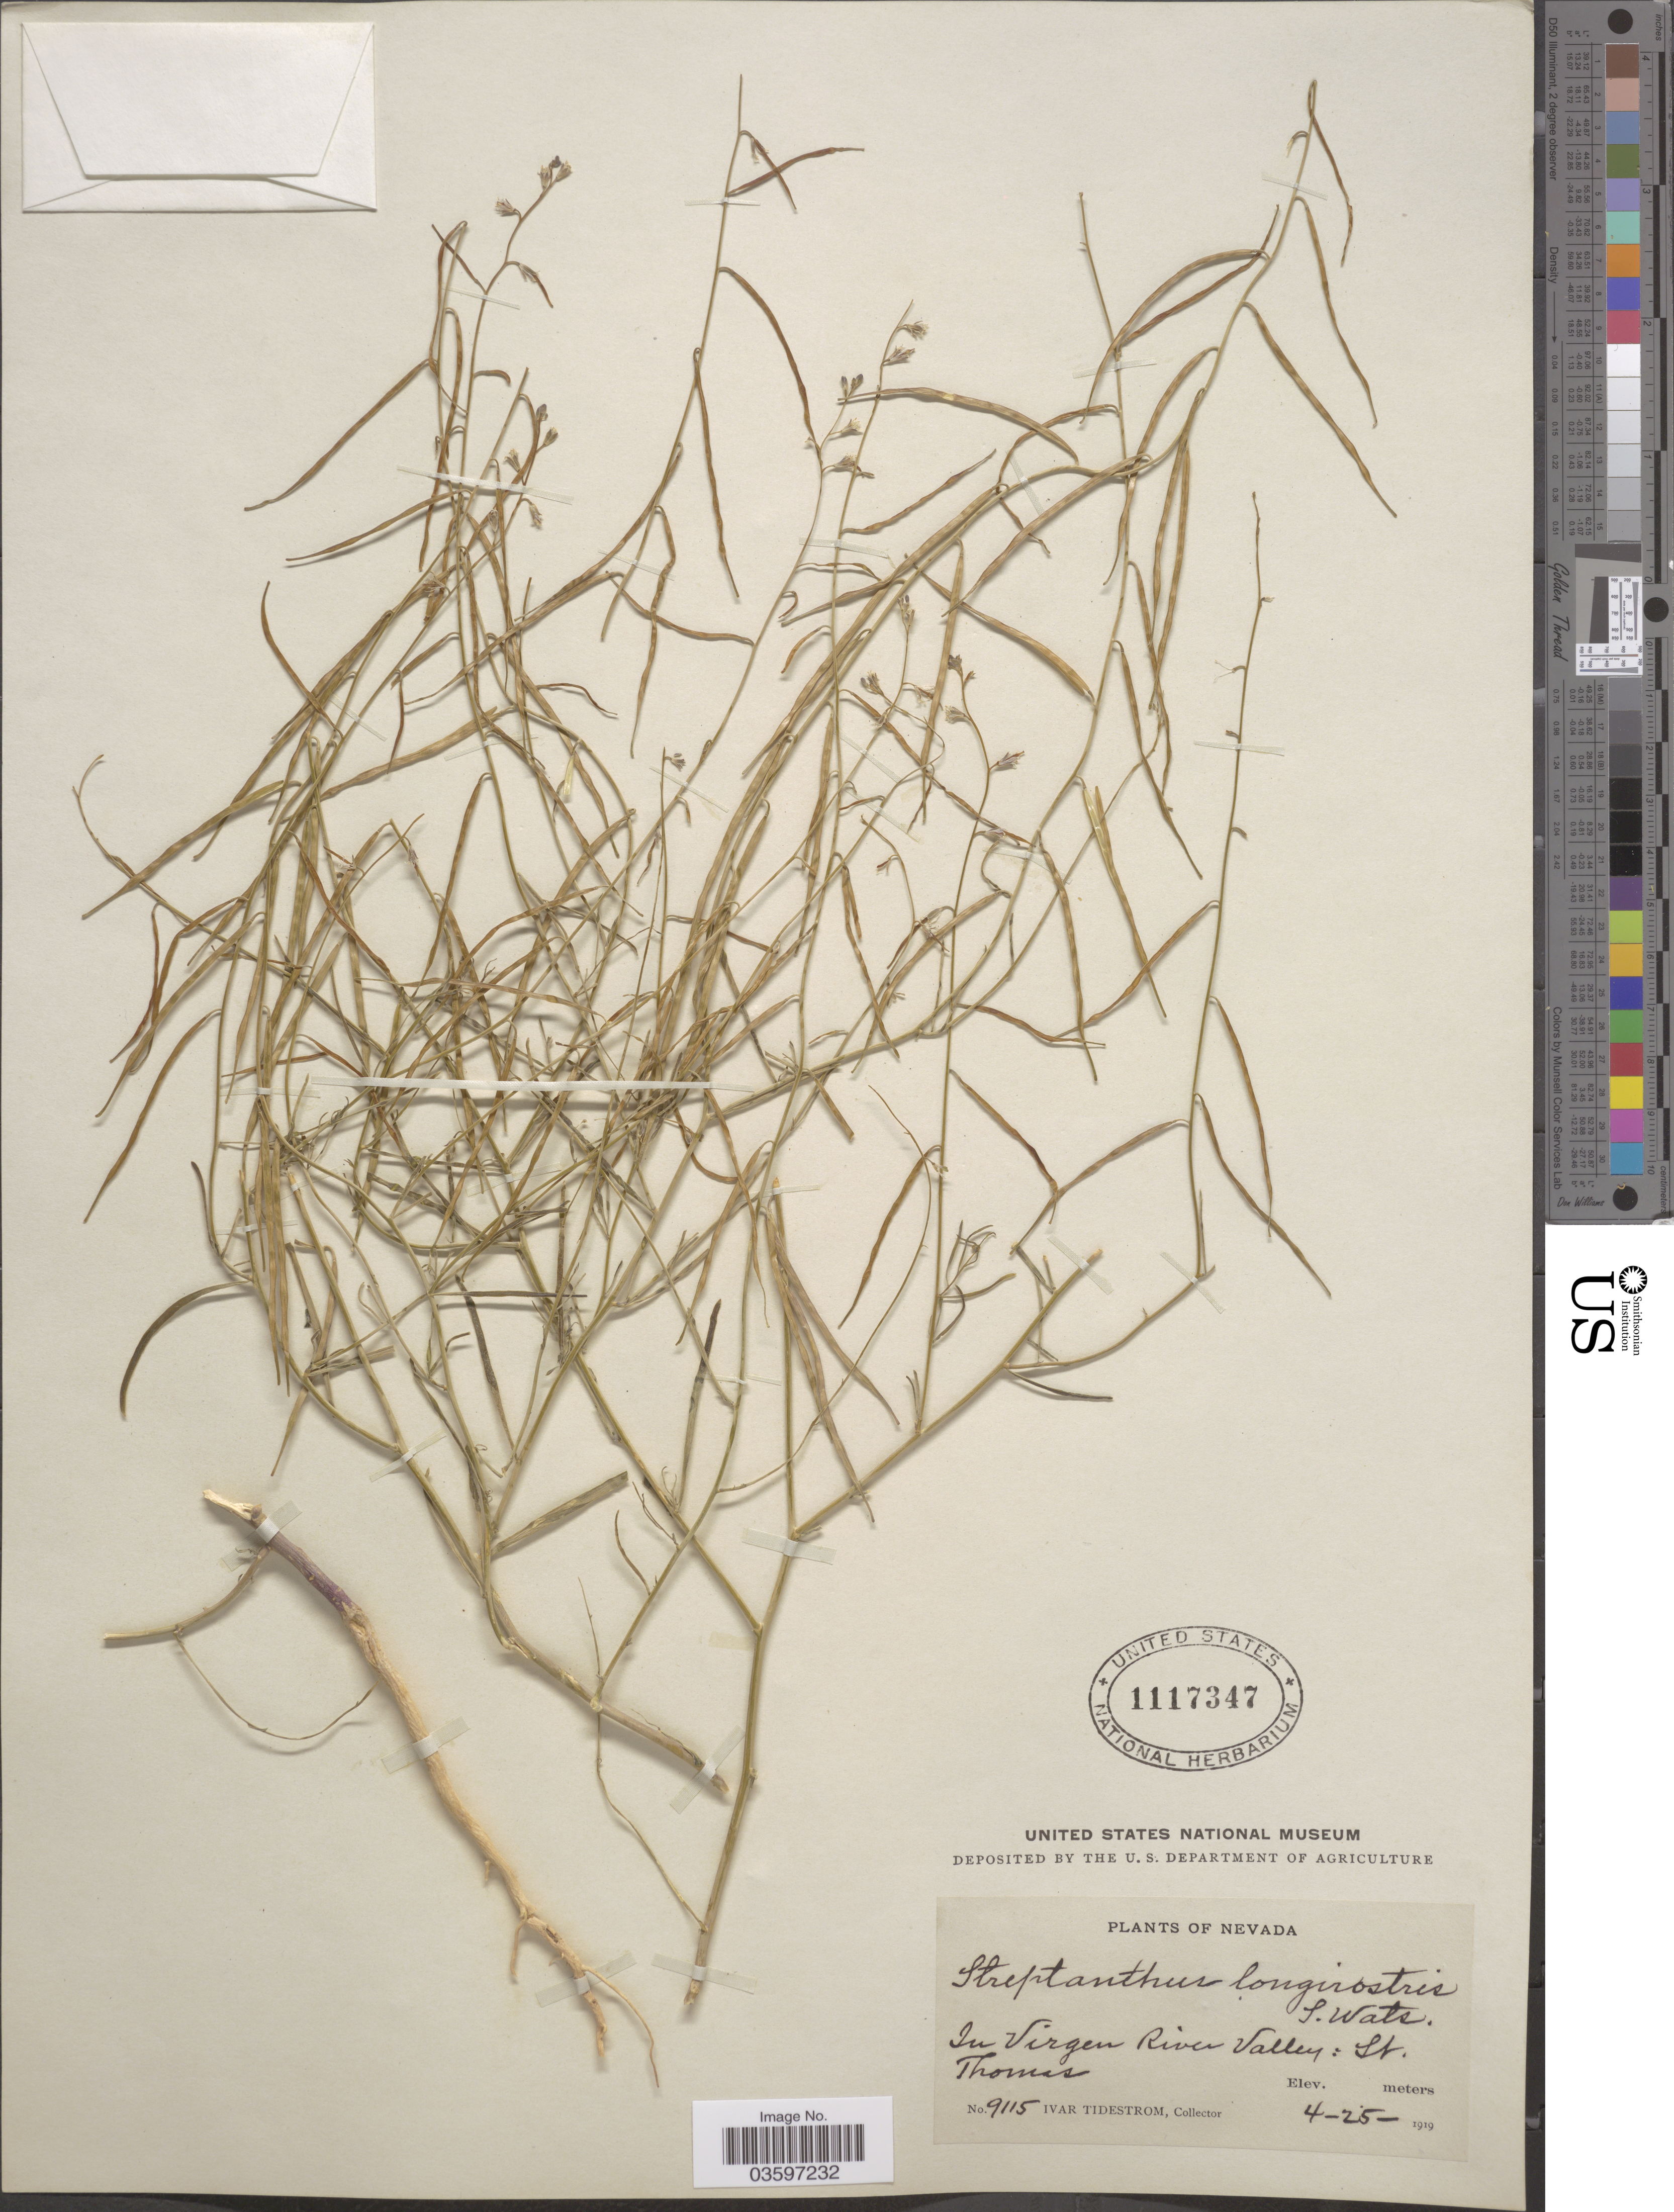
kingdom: Plantae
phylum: Tracheophyta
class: Magnoliopsida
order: Brassicales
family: Brassicaceae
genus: Streptanthella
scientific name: Streptanthella longirostris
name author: (S. Watson) Rydb.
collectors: I. F. Tidestrom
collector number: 9115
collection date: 1919-04-25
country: United States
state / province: Nevada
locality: In Virgen River Valley: St. Thomas.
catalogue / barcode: US 1117347